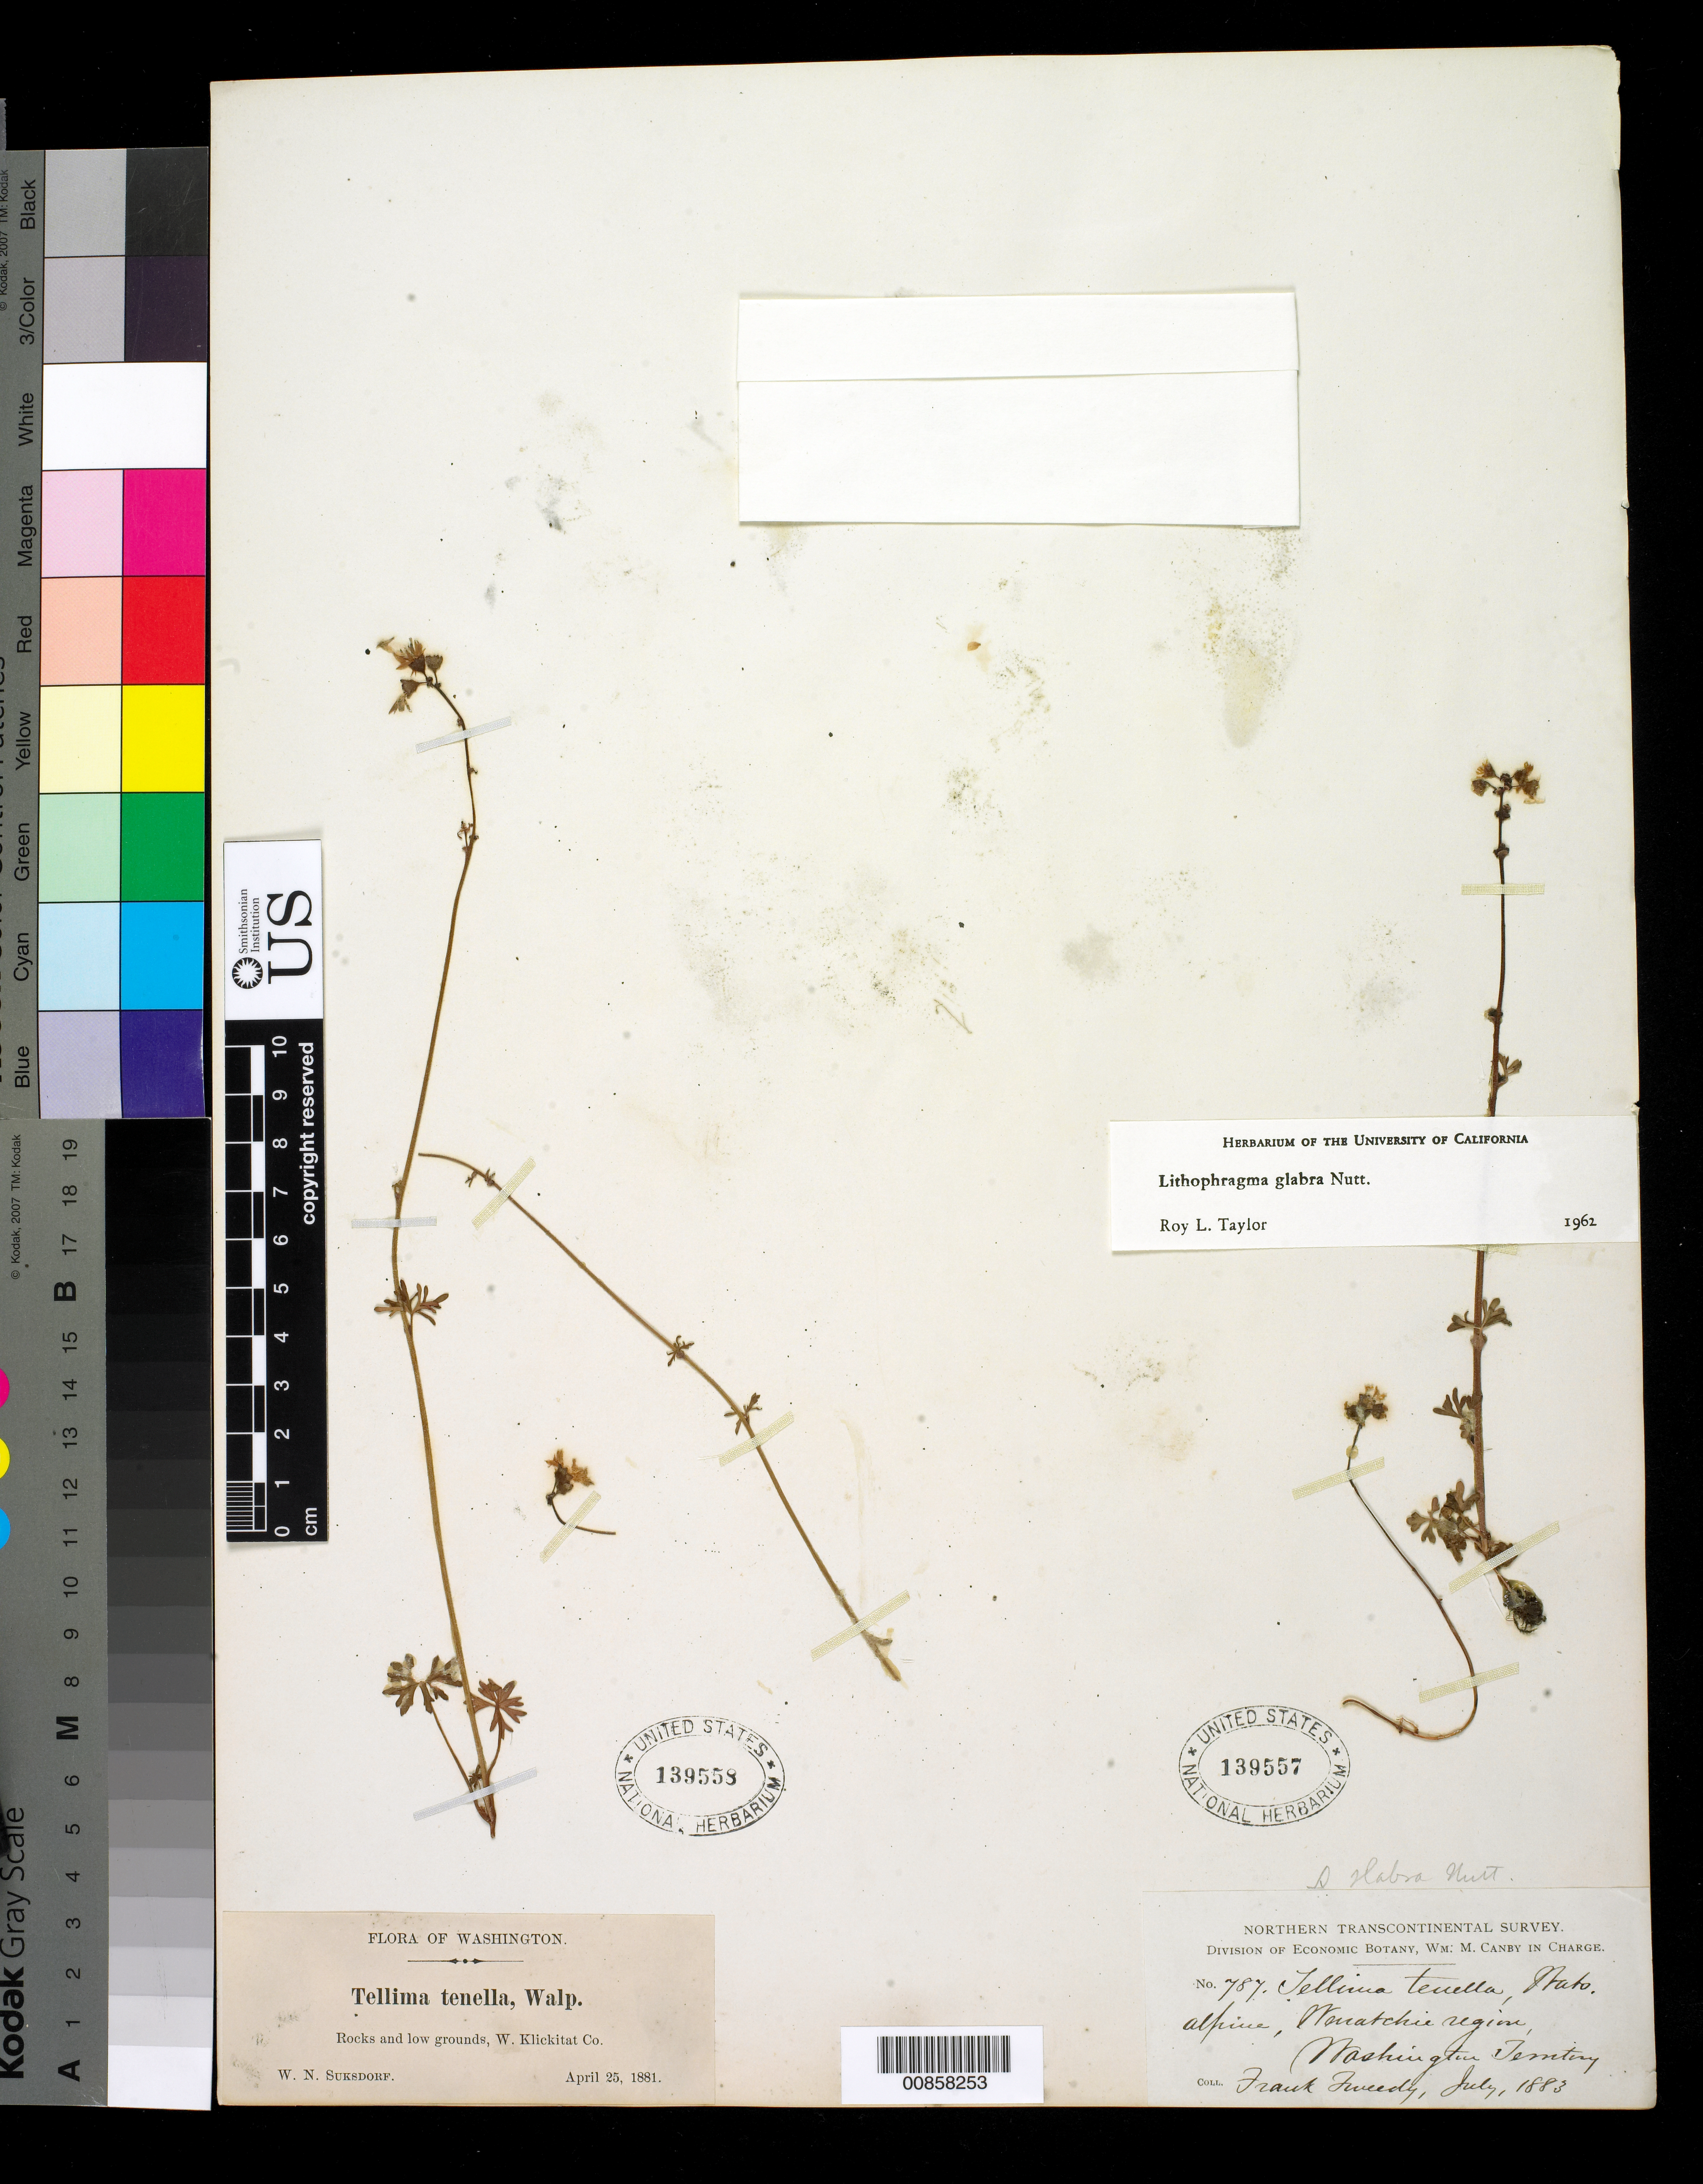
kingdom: Plantae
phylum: Tracheophyta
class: Magnoliopsida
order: Saxifragales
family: Saxifragaceae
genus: Lithophragma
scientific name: Lithophragma glabrum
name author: Nutt.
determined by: Taylor, R. L.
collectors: F. Tweedy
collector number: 787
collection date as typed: Jul 1883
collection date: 1883-07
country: United States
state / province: Washington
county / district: Chelan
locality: Alpine, Wenatchee region, Washinton Ter.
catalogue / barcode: US 139557